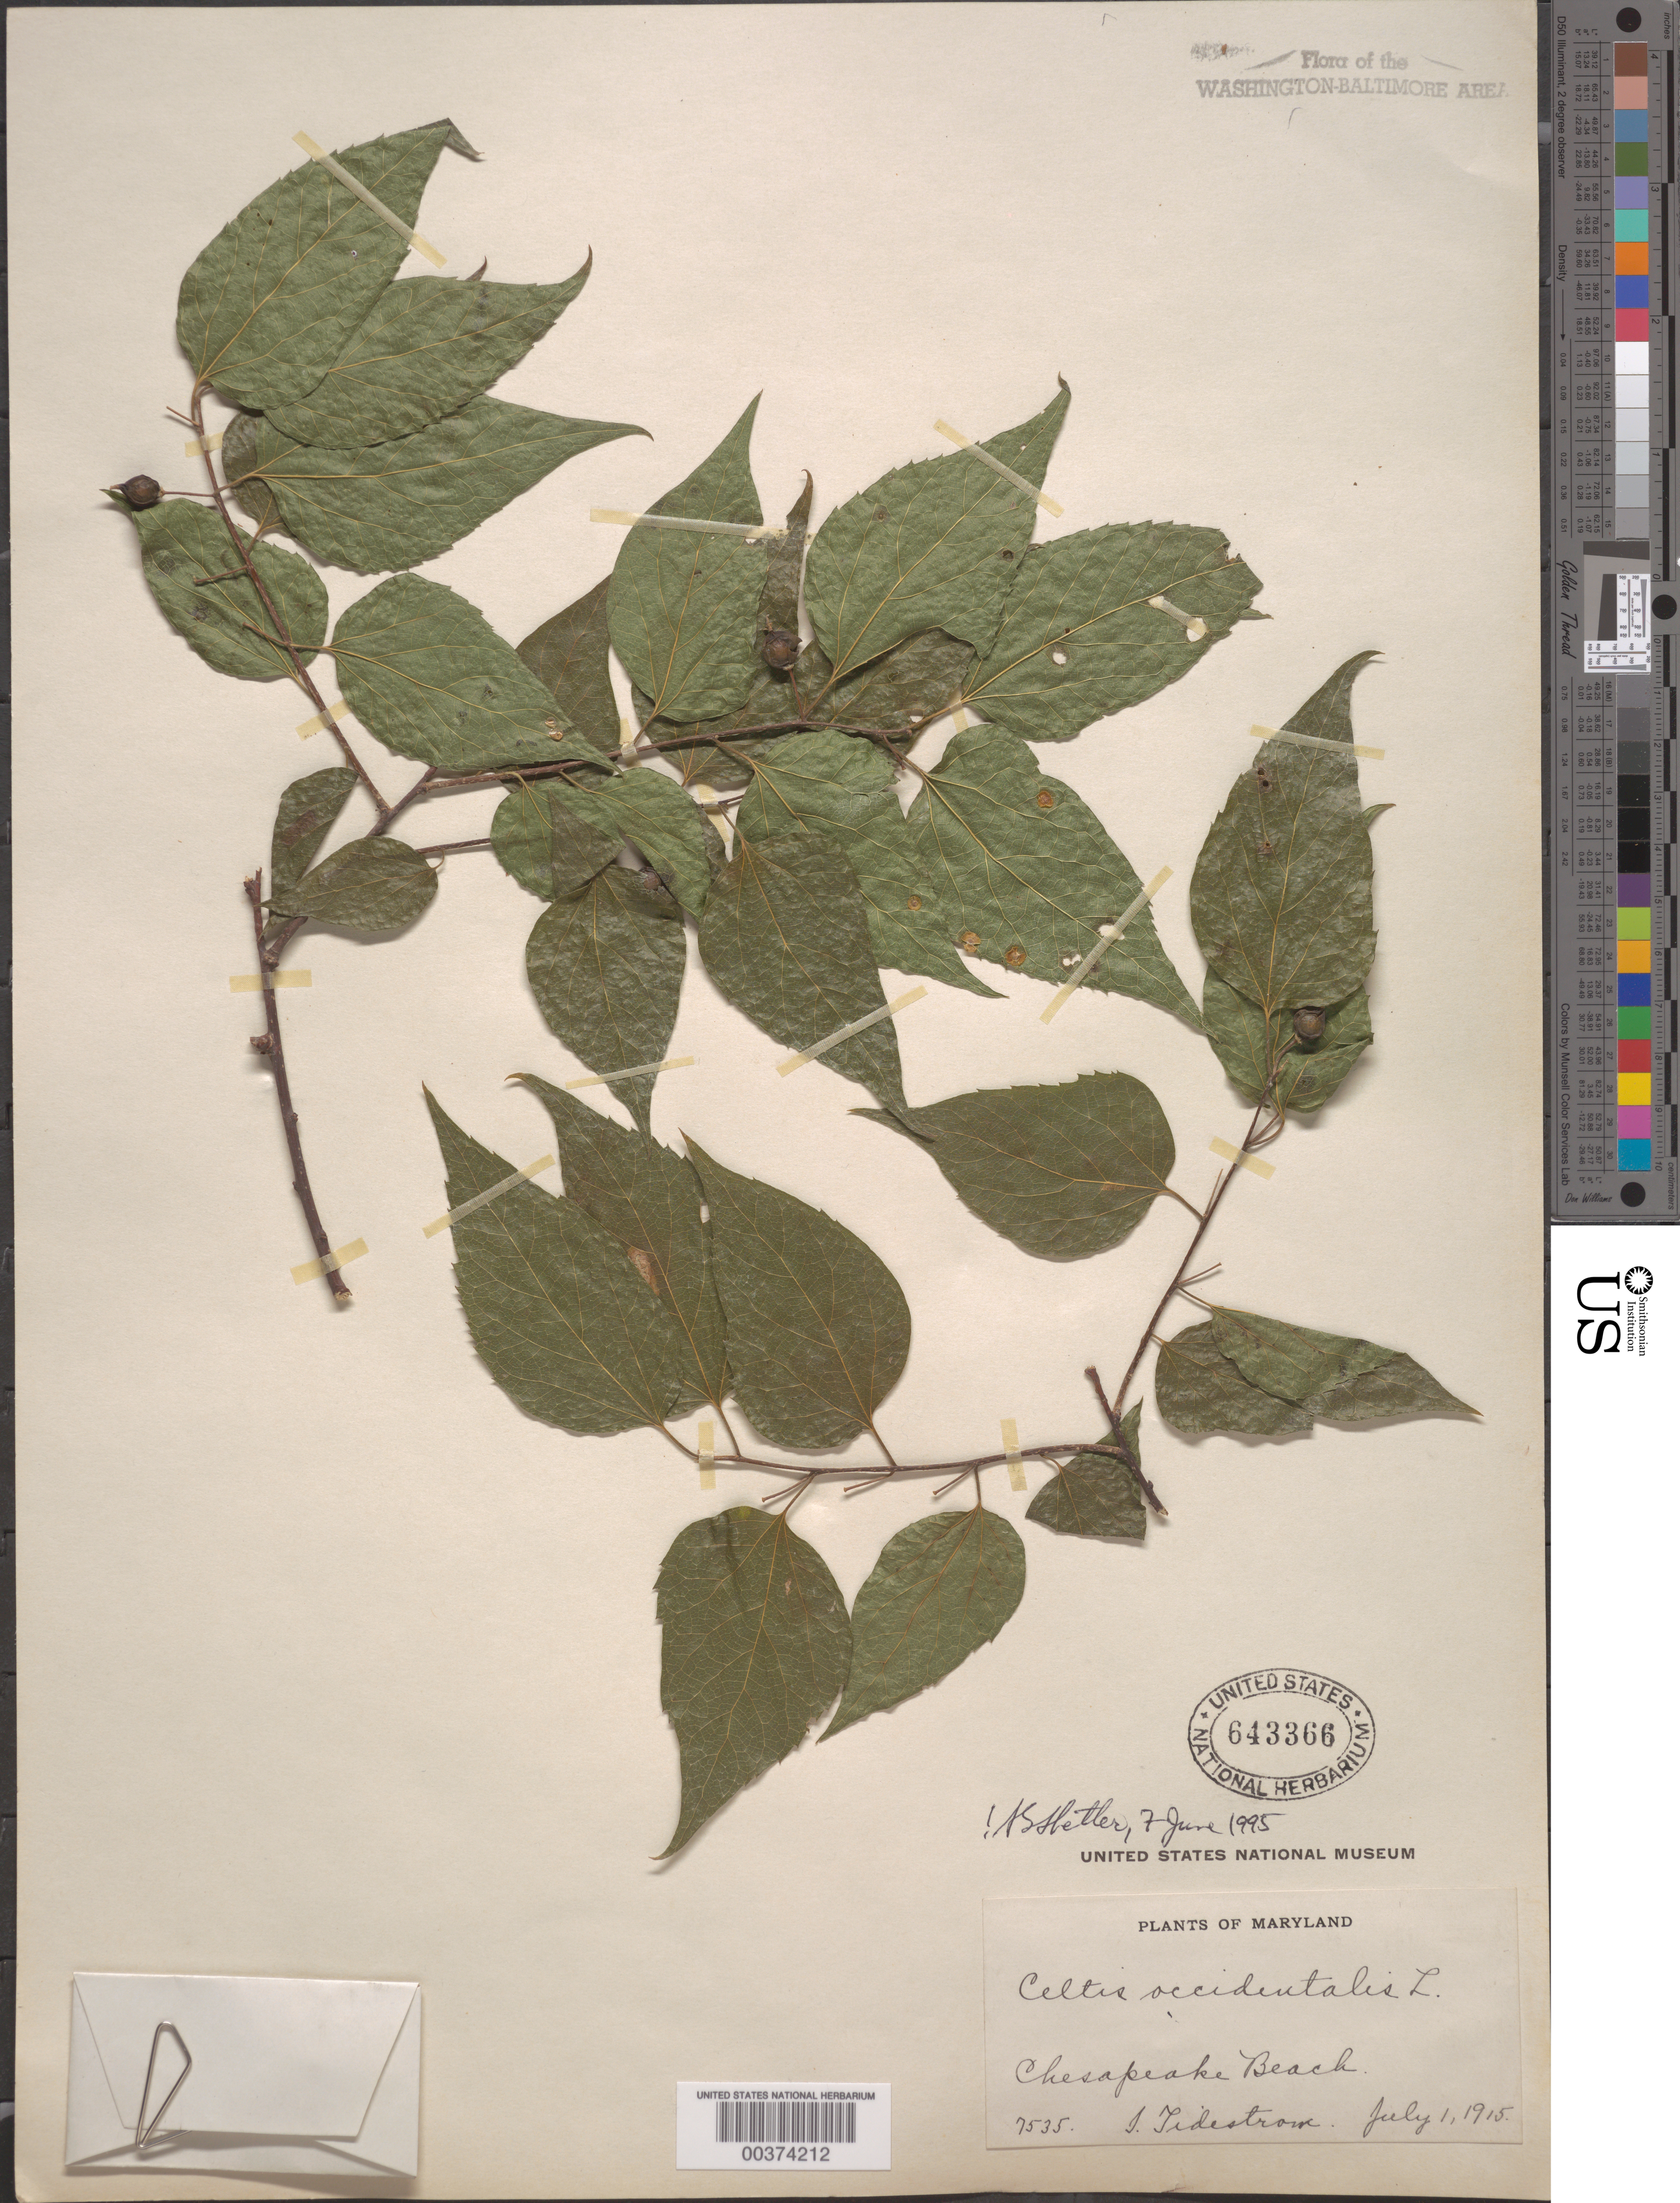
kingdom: Plantae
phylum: Tracheophyta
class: Magnoliopsida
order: Rosales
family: Cannabaceae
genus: Celtis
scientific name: Celtis occidentalis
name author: L.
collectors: I. F. Tidestrom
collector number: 7535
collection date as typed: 01 Jul 1915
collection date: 1915-07-01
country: United States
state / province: Maryland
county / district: Calvert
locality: Chesapeake Beach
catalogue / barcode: US 643366